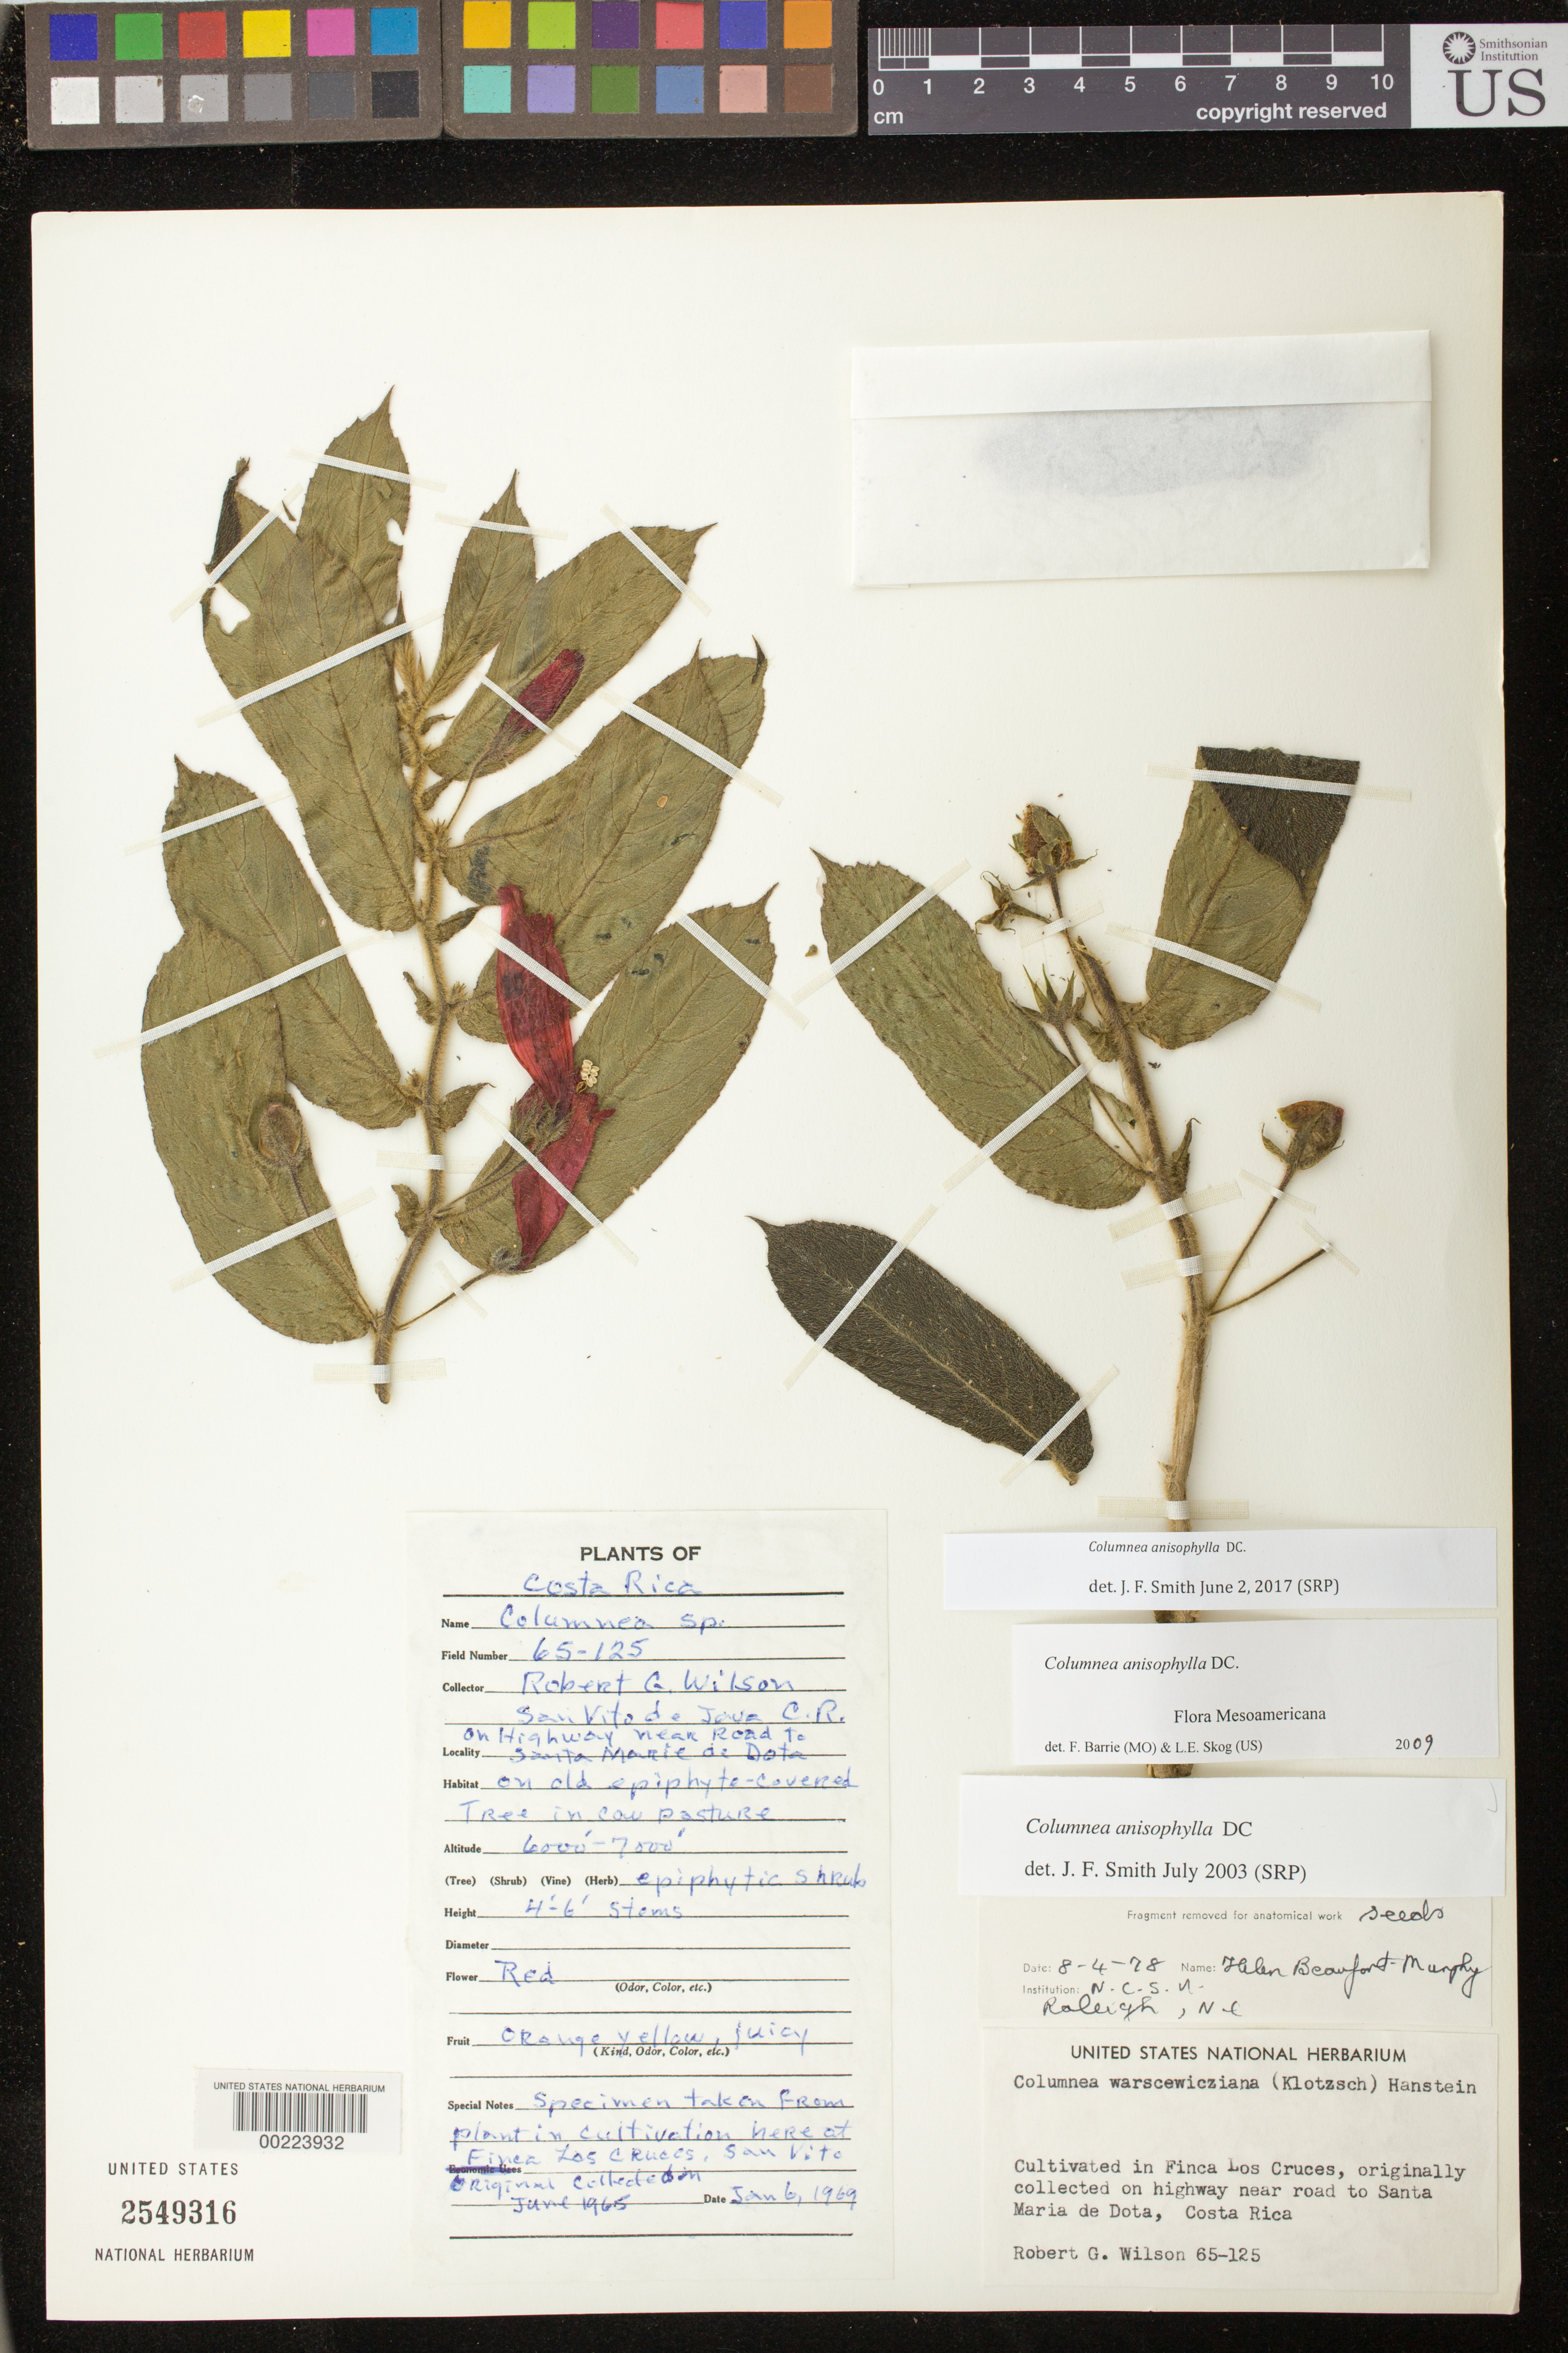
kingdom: Plantae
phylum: Tracheophyta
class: Magnoliopsida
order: Lamiales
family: Gesneriaceae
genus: Columnea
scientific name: Columnea anisophylla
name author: DC.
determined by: Smith, J. F.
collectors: R. G. Wilson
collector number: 65 -125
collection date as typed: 06 Jan 1969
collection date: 1969-01-06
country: Costa Rica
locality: Cultivated in Finca Los Cruces, Costa Rica.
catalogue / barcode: US 2549316